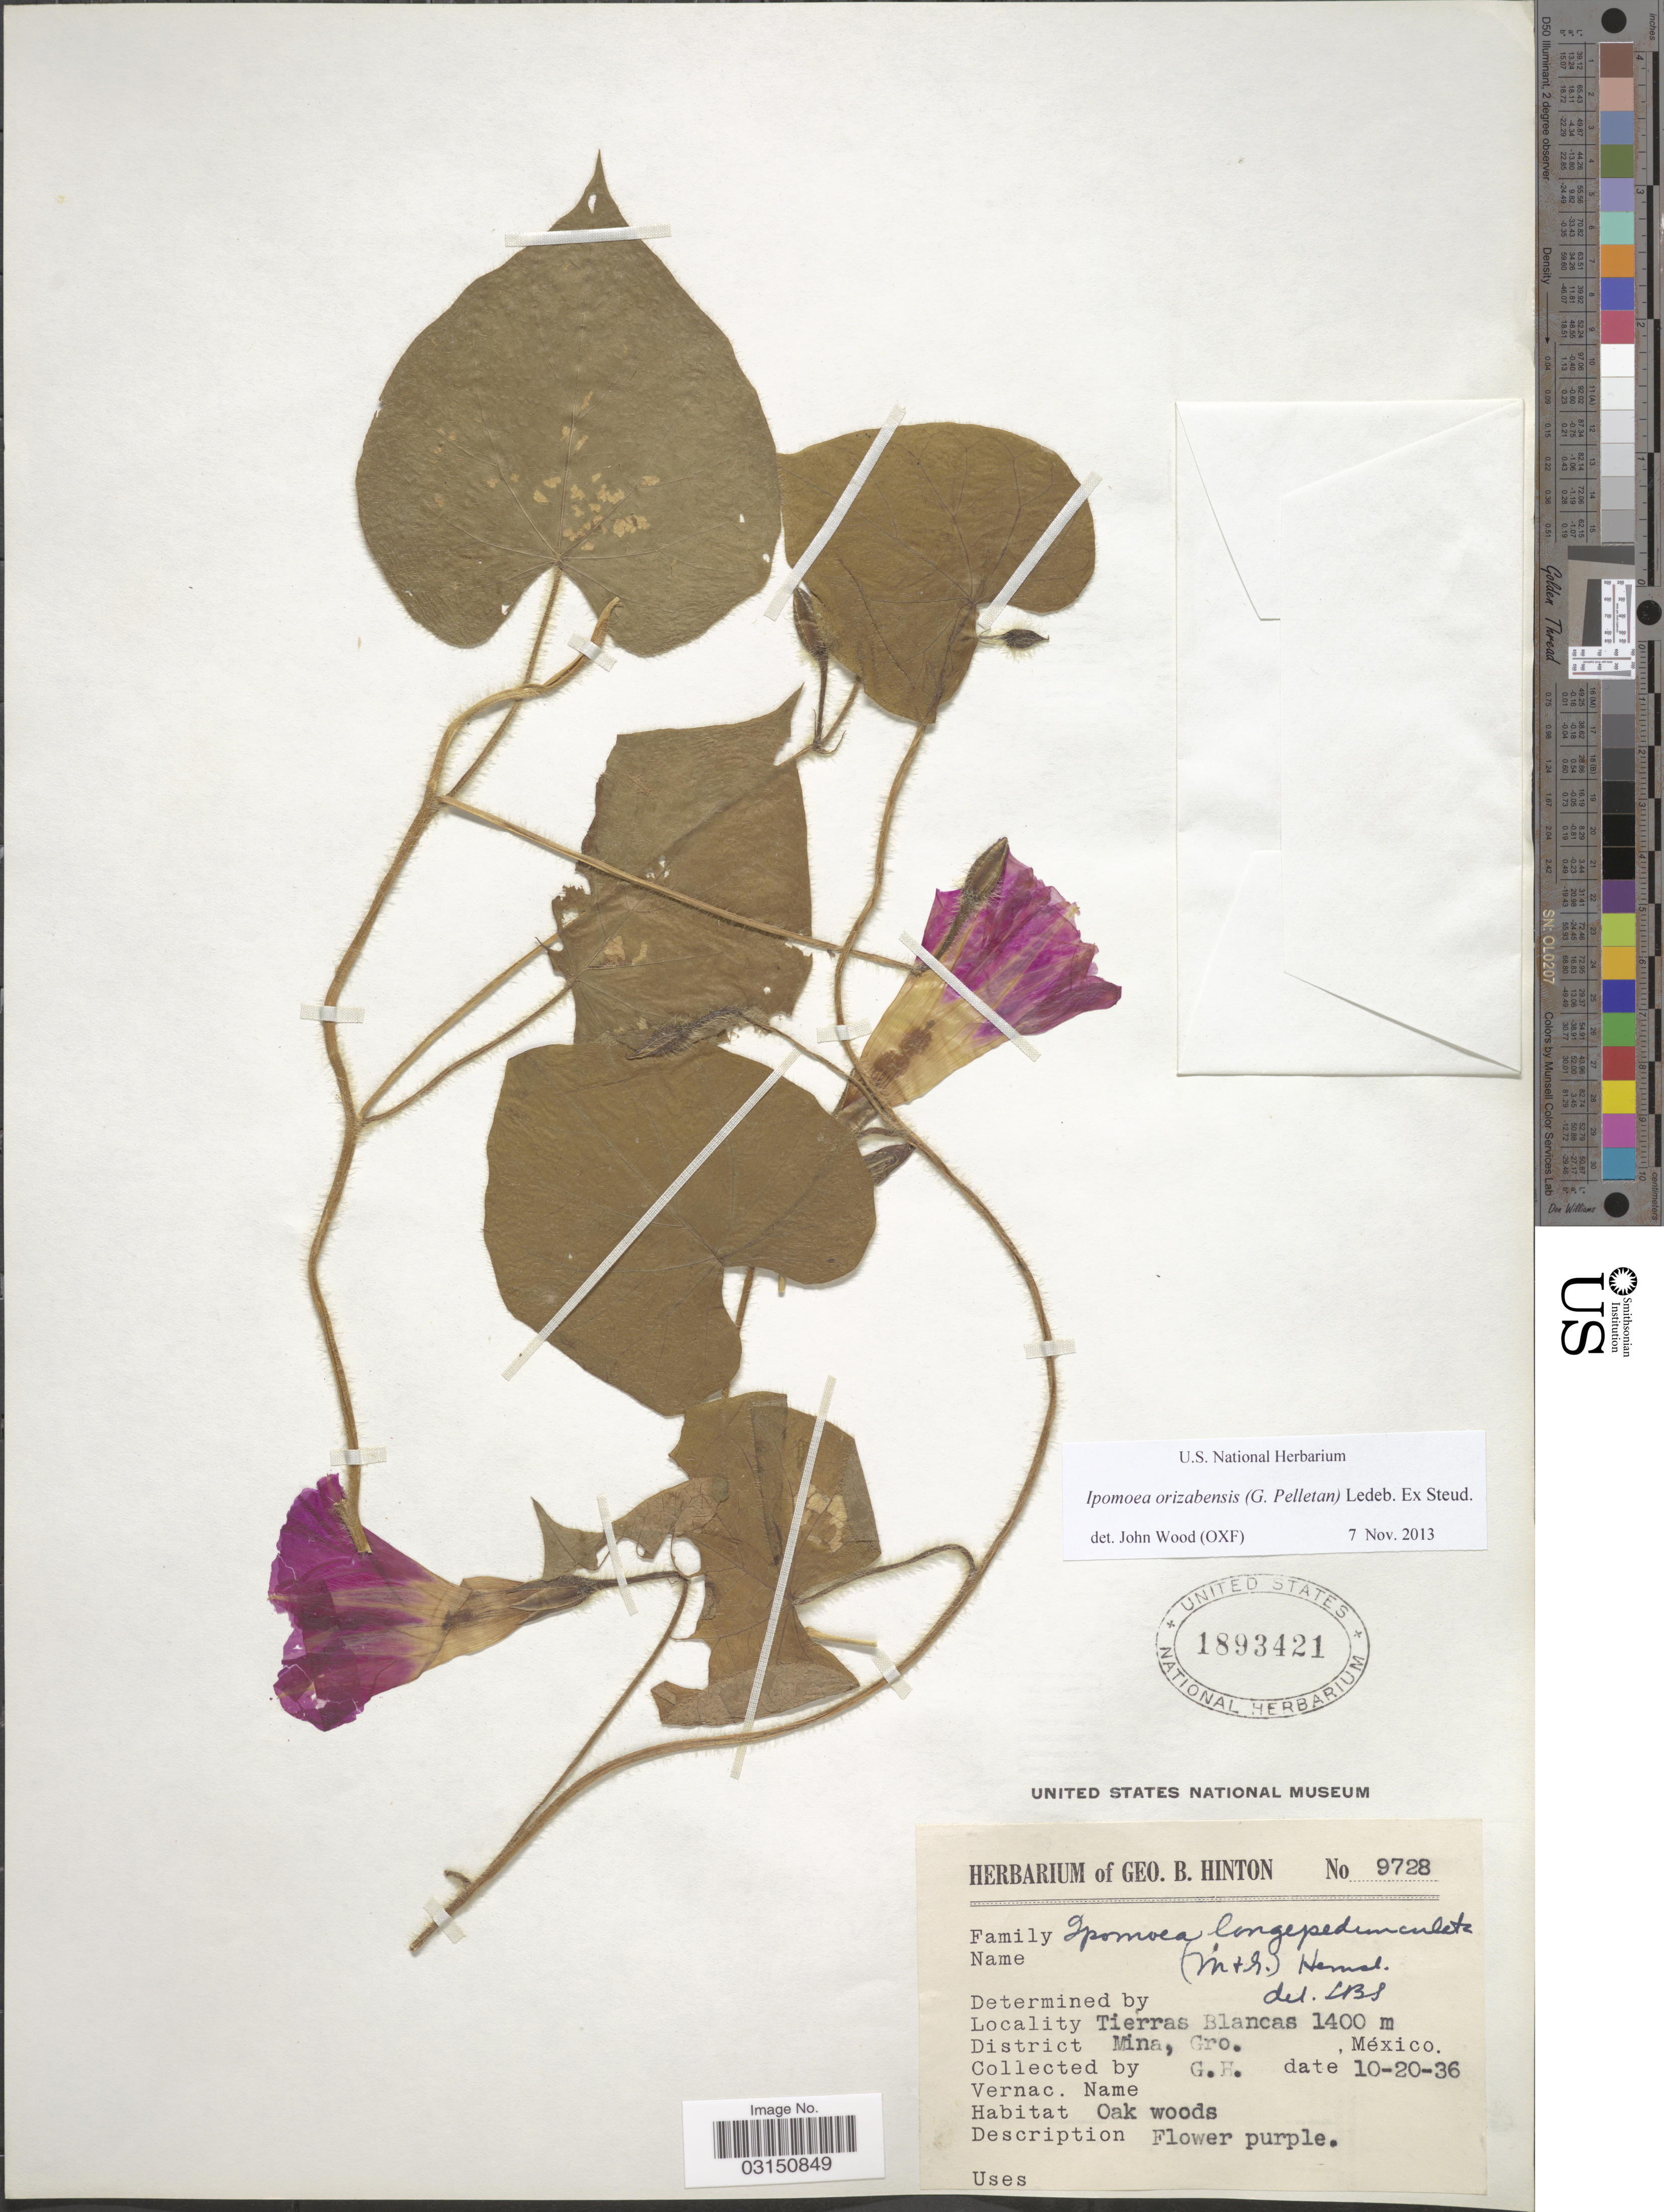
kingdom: Plantae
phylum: Tracheophyta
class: Magnoliopsida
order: Solanales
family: Convolvulaceae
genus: Ipomoea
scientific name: Ipomoea orizabensis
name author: (G. Pelletan) Ledeb. ex Steud.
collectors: G. B. Hinton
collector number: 9728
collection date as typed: Transcribed d/m/y: 20/10/36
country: Mexico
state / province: Guerrero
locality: Tierras Blancas. District Mina.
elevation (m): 1400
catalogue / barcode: US 1893421